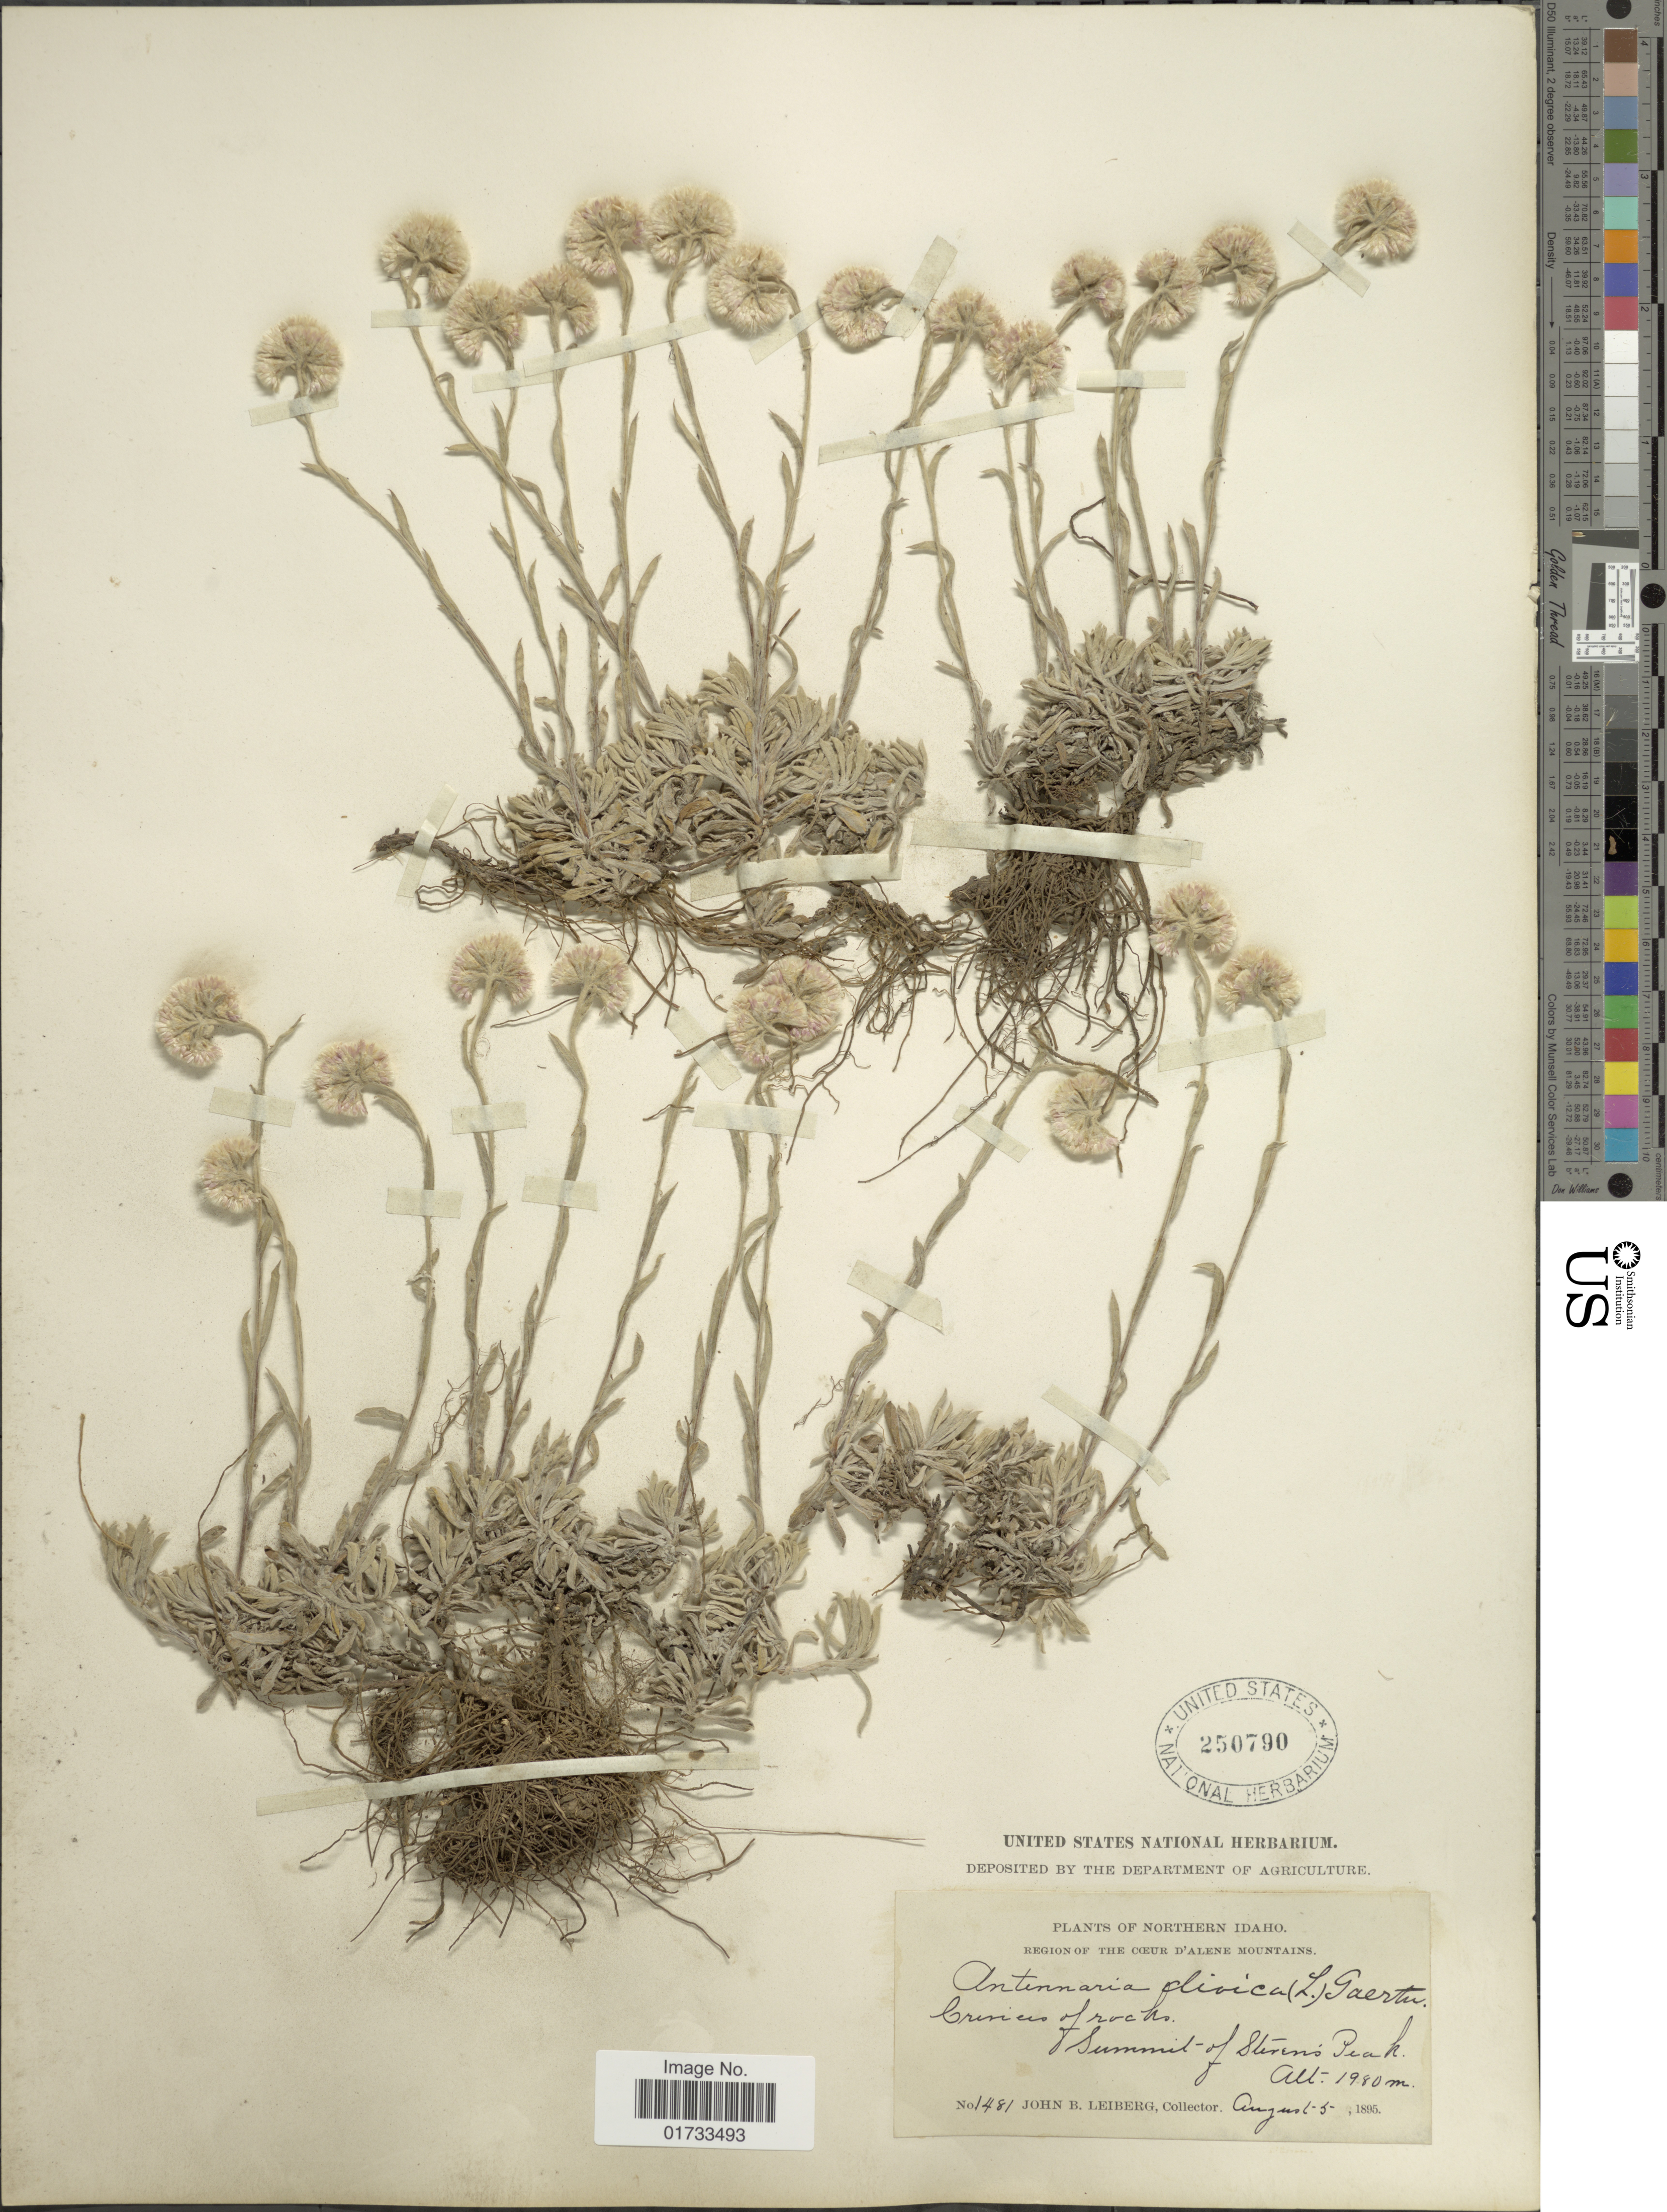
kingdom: Plantae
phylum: Tracheophyta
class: Magnoliopsida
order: Asterales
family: Asteraceae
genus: Antennaria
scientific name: Antennaria sp.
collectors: J. B. Leiberg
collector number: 1481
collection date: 1895-08-05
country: United States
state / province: Idaho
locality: Northern Idaho, Region of the Coeur d'Alene Mountains, Crevices of rocks, Summit of Stevens Peak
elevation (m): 1950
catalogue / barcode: US 250790